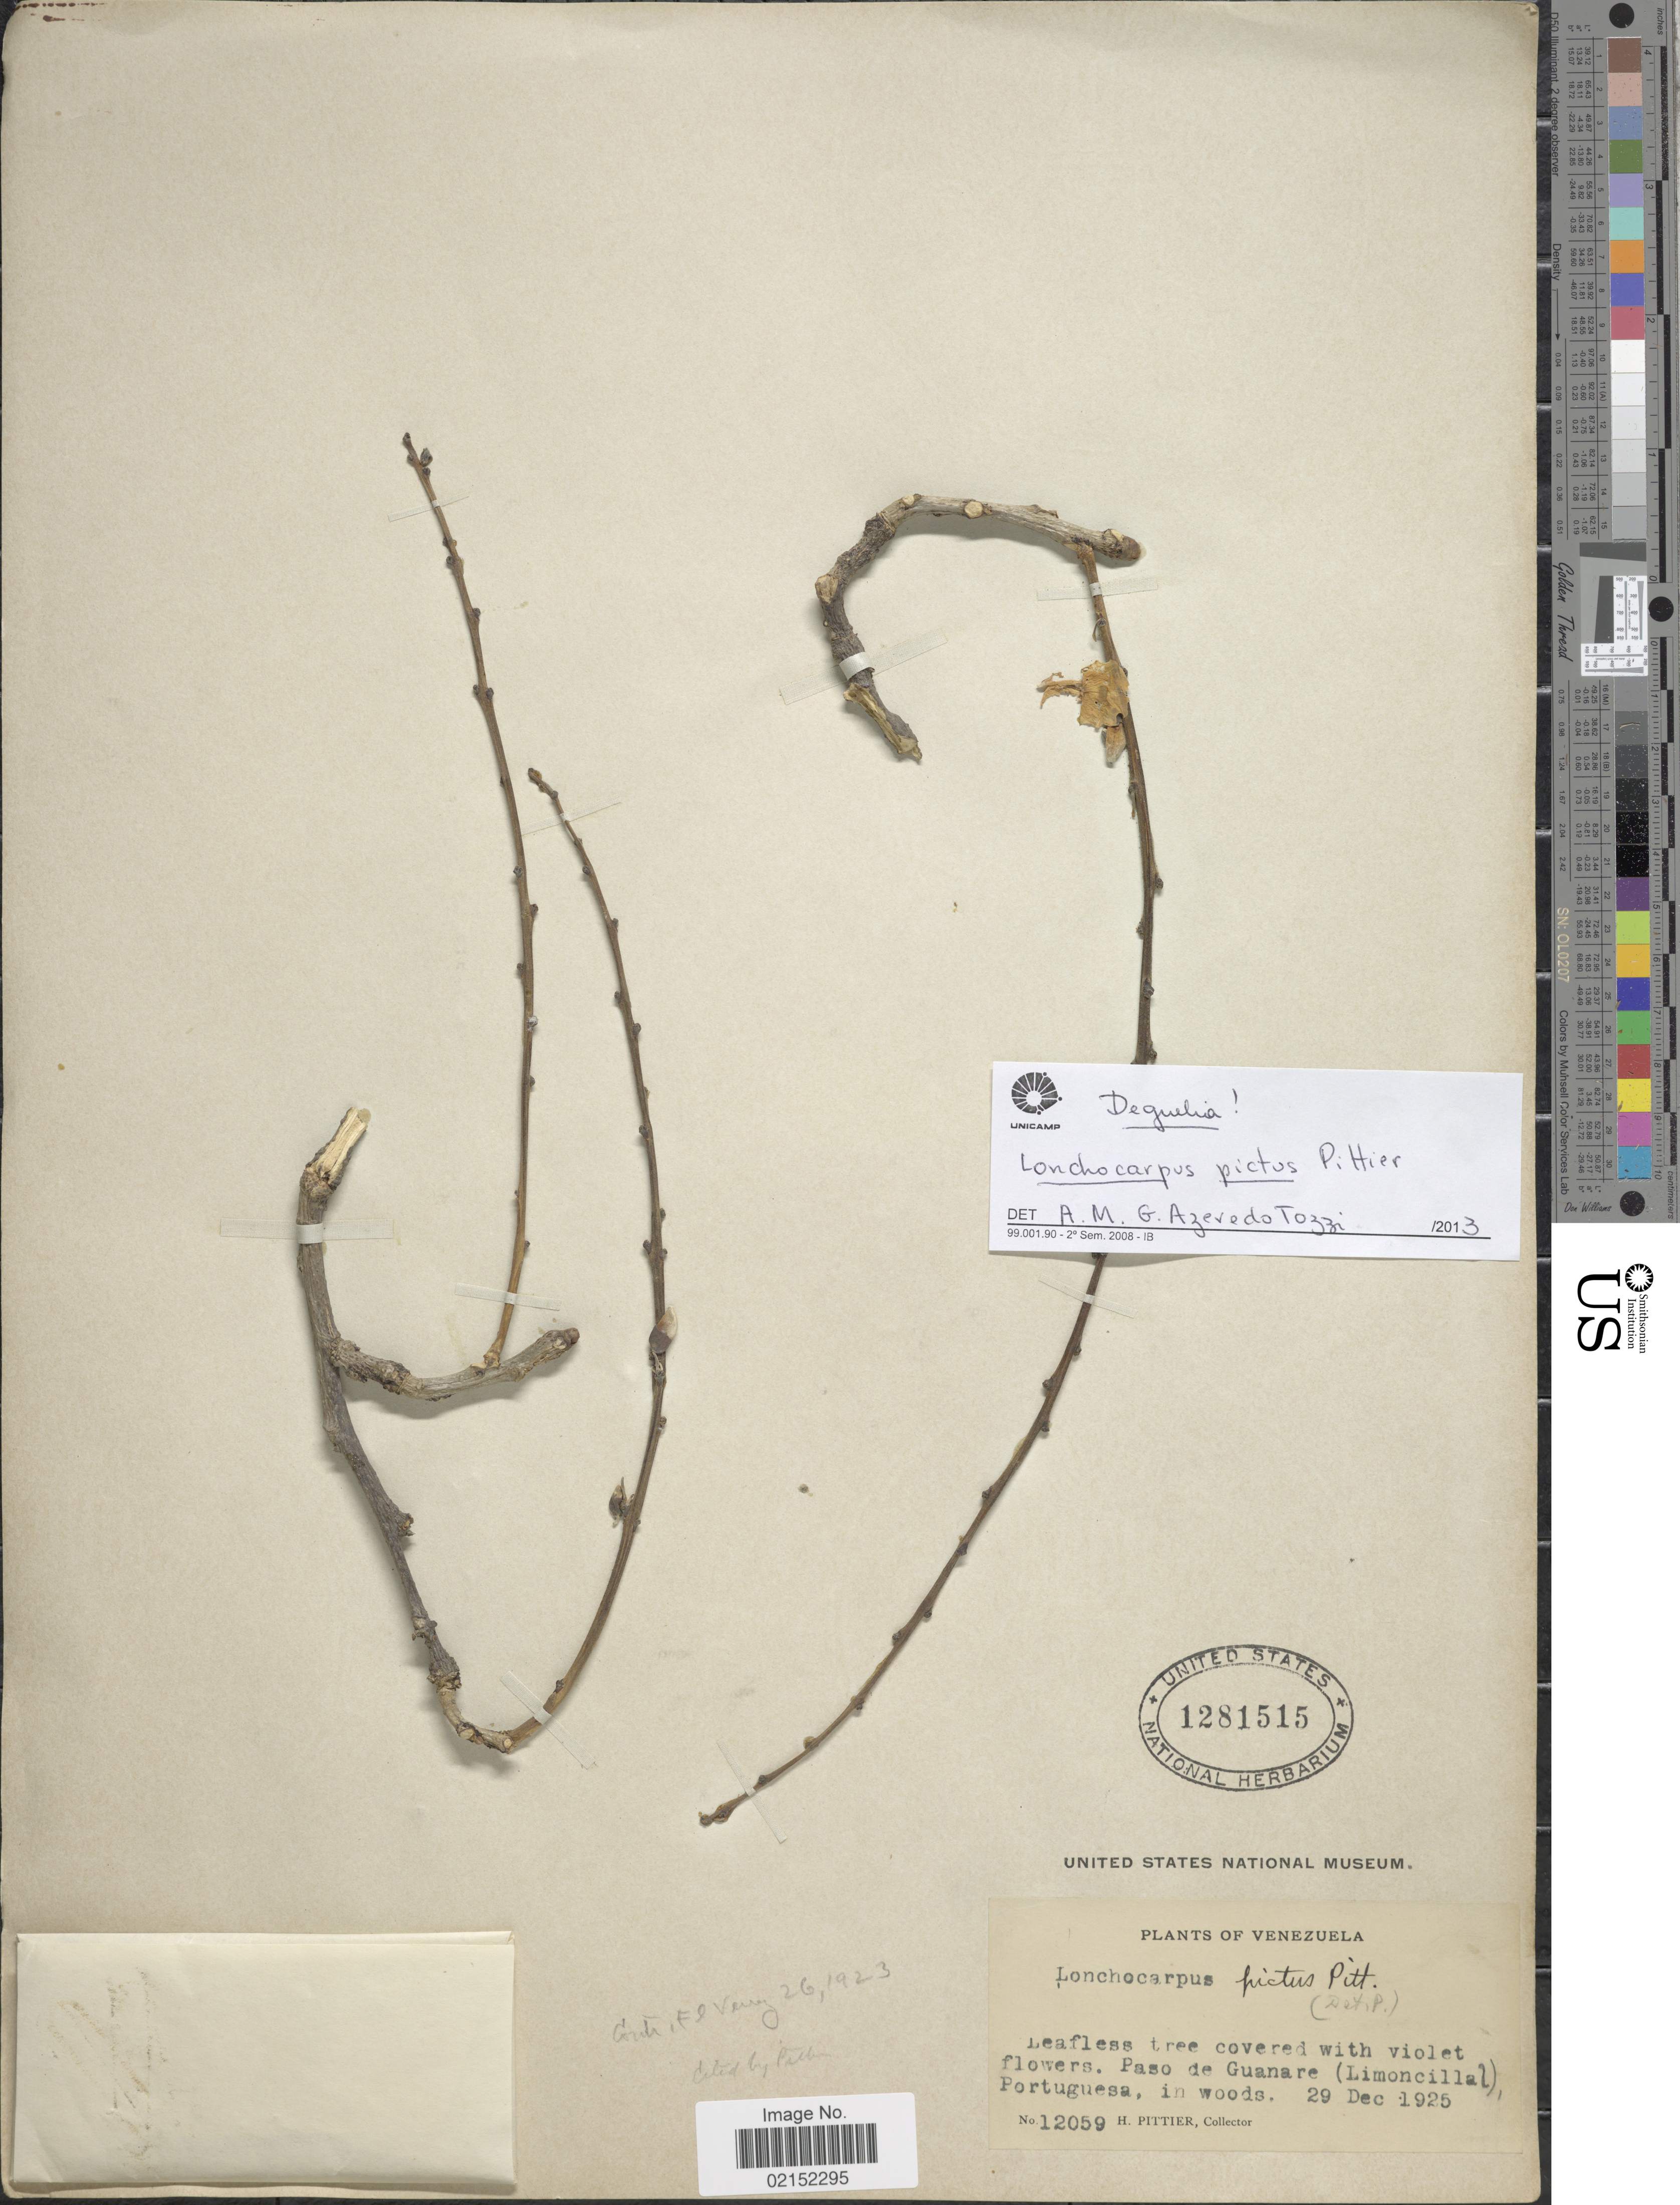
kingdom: Plantae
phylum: Tracheophyta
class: Magnoliopsida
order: Fabales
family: Fabaceae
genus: Lonchocarpus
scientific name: Lonchocarpus pictus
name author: Pittier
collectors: H. F. Pittier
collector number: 12059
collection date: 1925-12-29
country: Venezuela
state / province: Portuguesa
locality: Paso de Guanare (Limoncillal)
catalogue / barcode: US 1281515